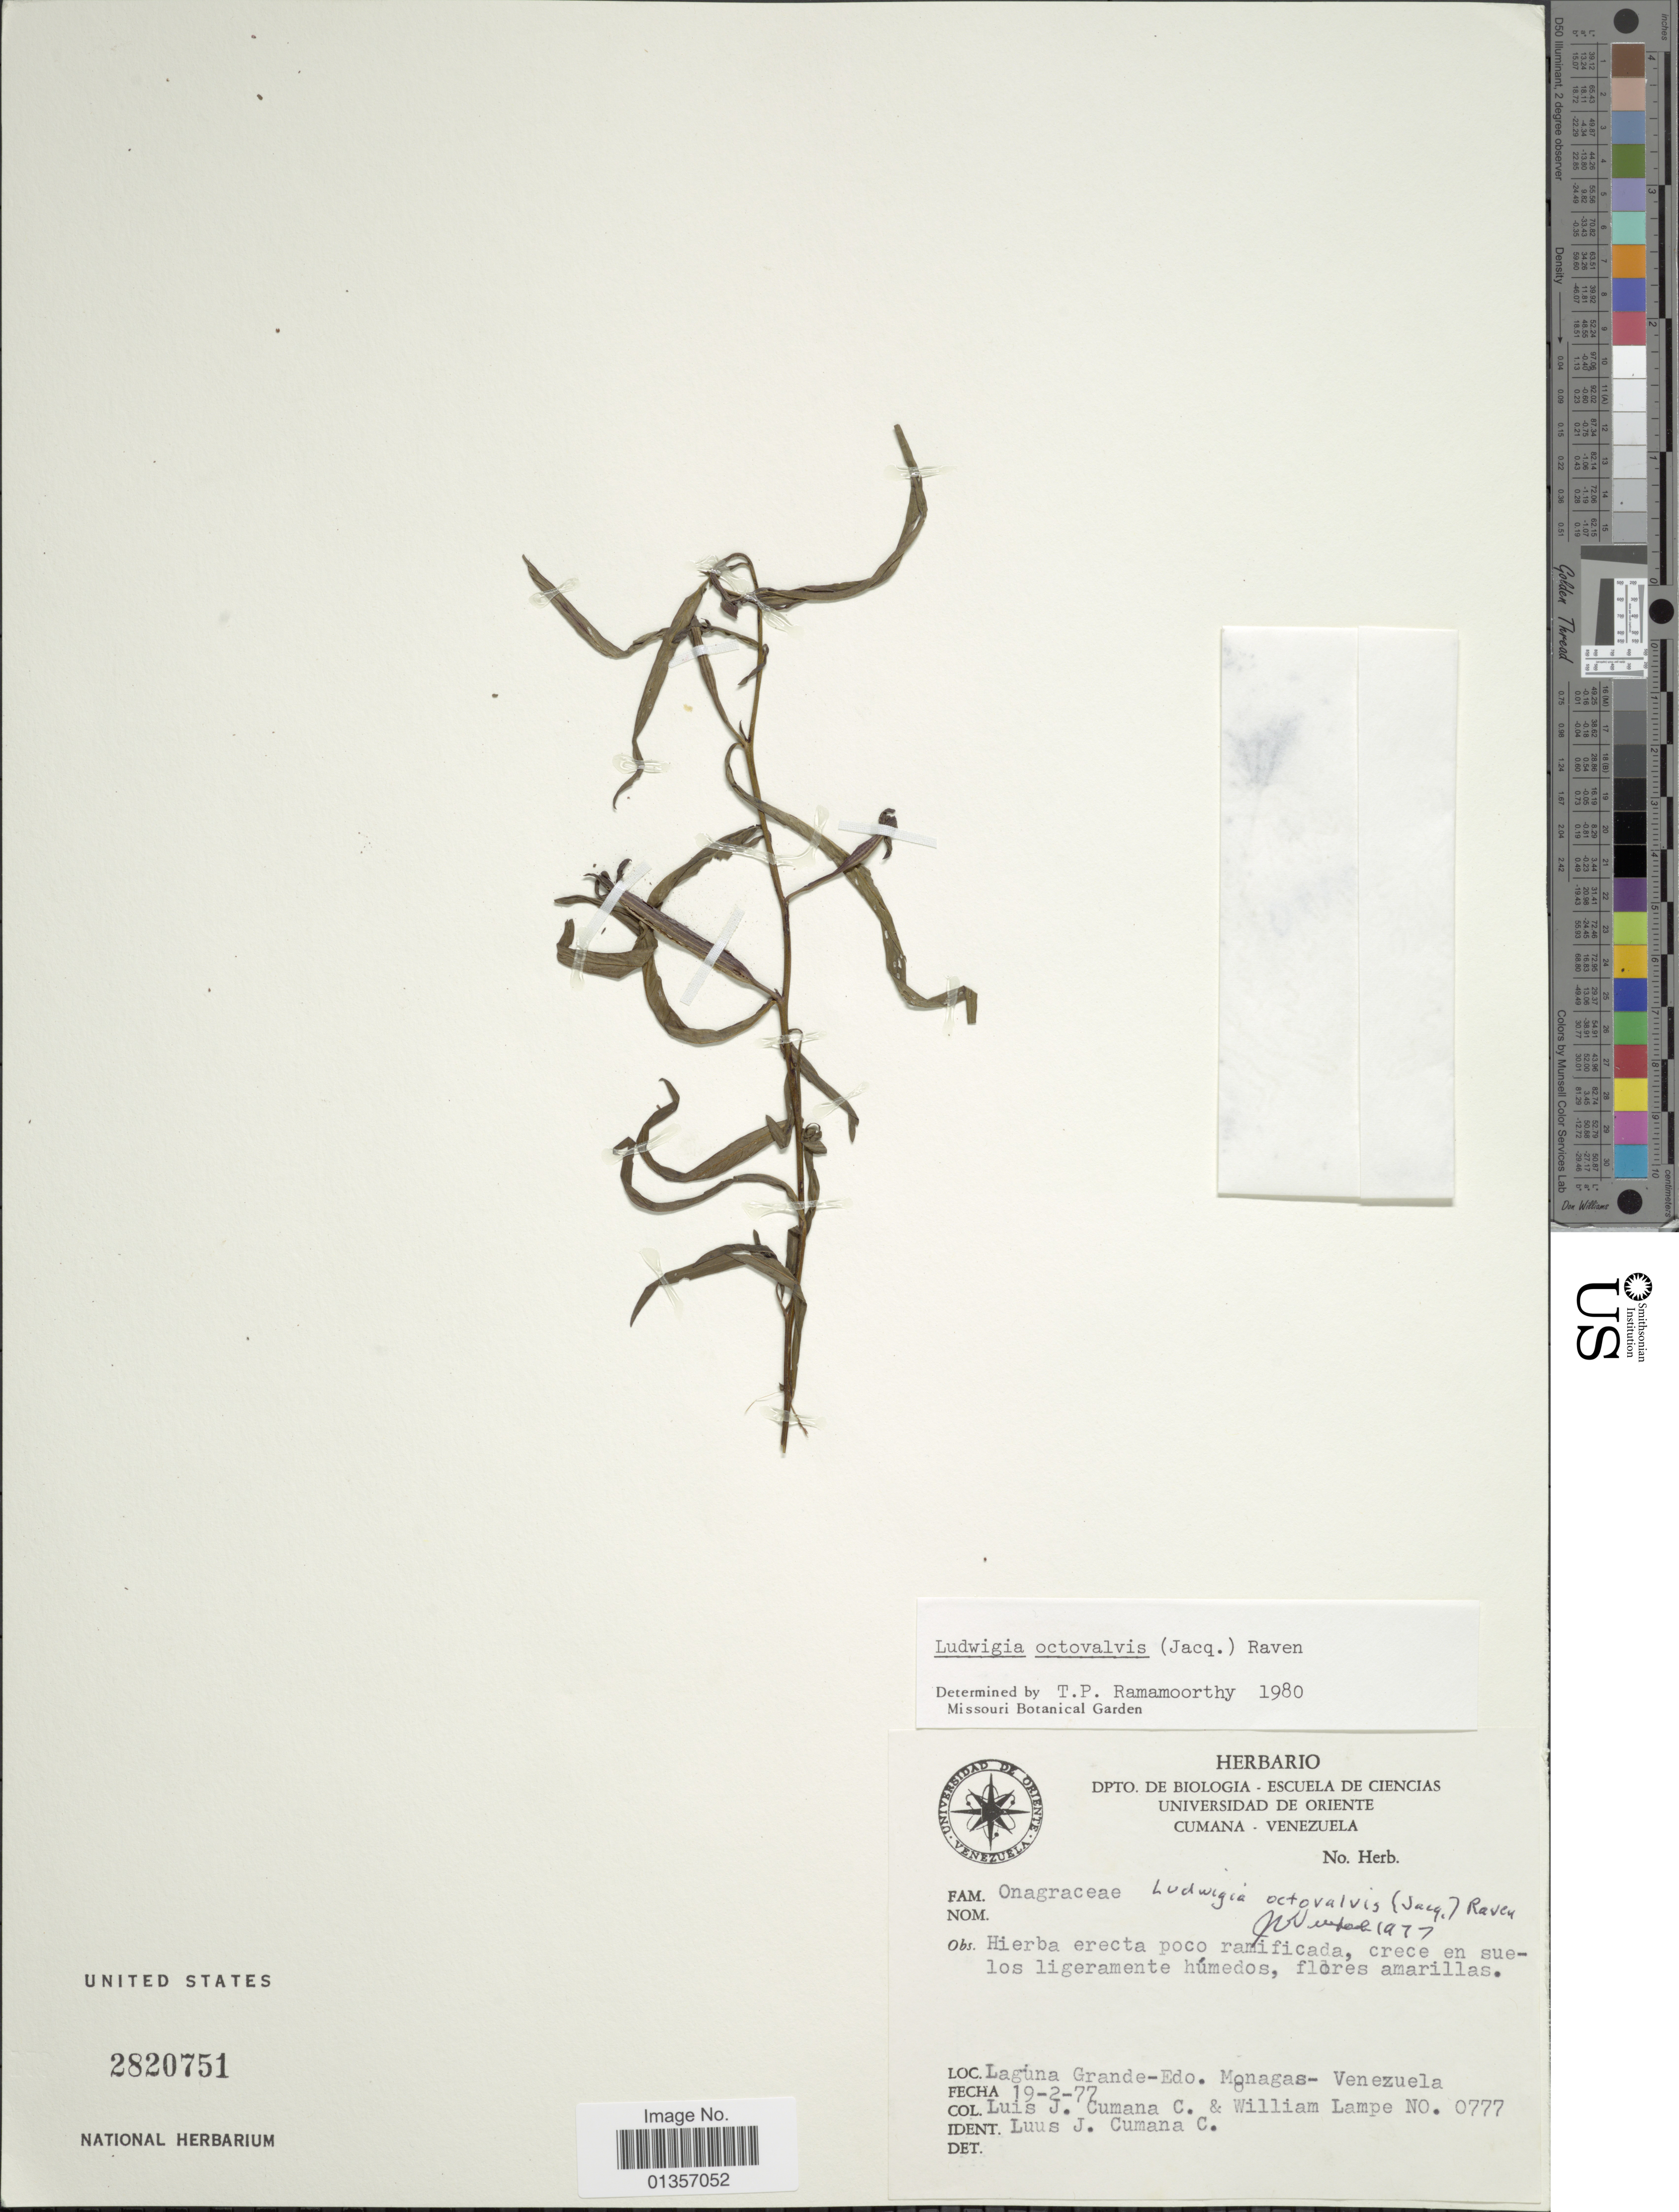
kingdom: Plantae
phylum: Tracheophyta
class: Magnoliopsida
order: Myrtales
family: Onagraceae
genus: Ludwigia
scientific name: Ludwigia octovalvis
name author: (Jacq.) P.H. Raven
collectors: L. J. Cumaná C. & W. Lampe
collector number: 0777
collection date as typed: Transcribed d/m/y: 19/2/77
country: Venezuela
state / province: Monagas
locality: Laguna Grande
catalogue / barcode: US 2820751